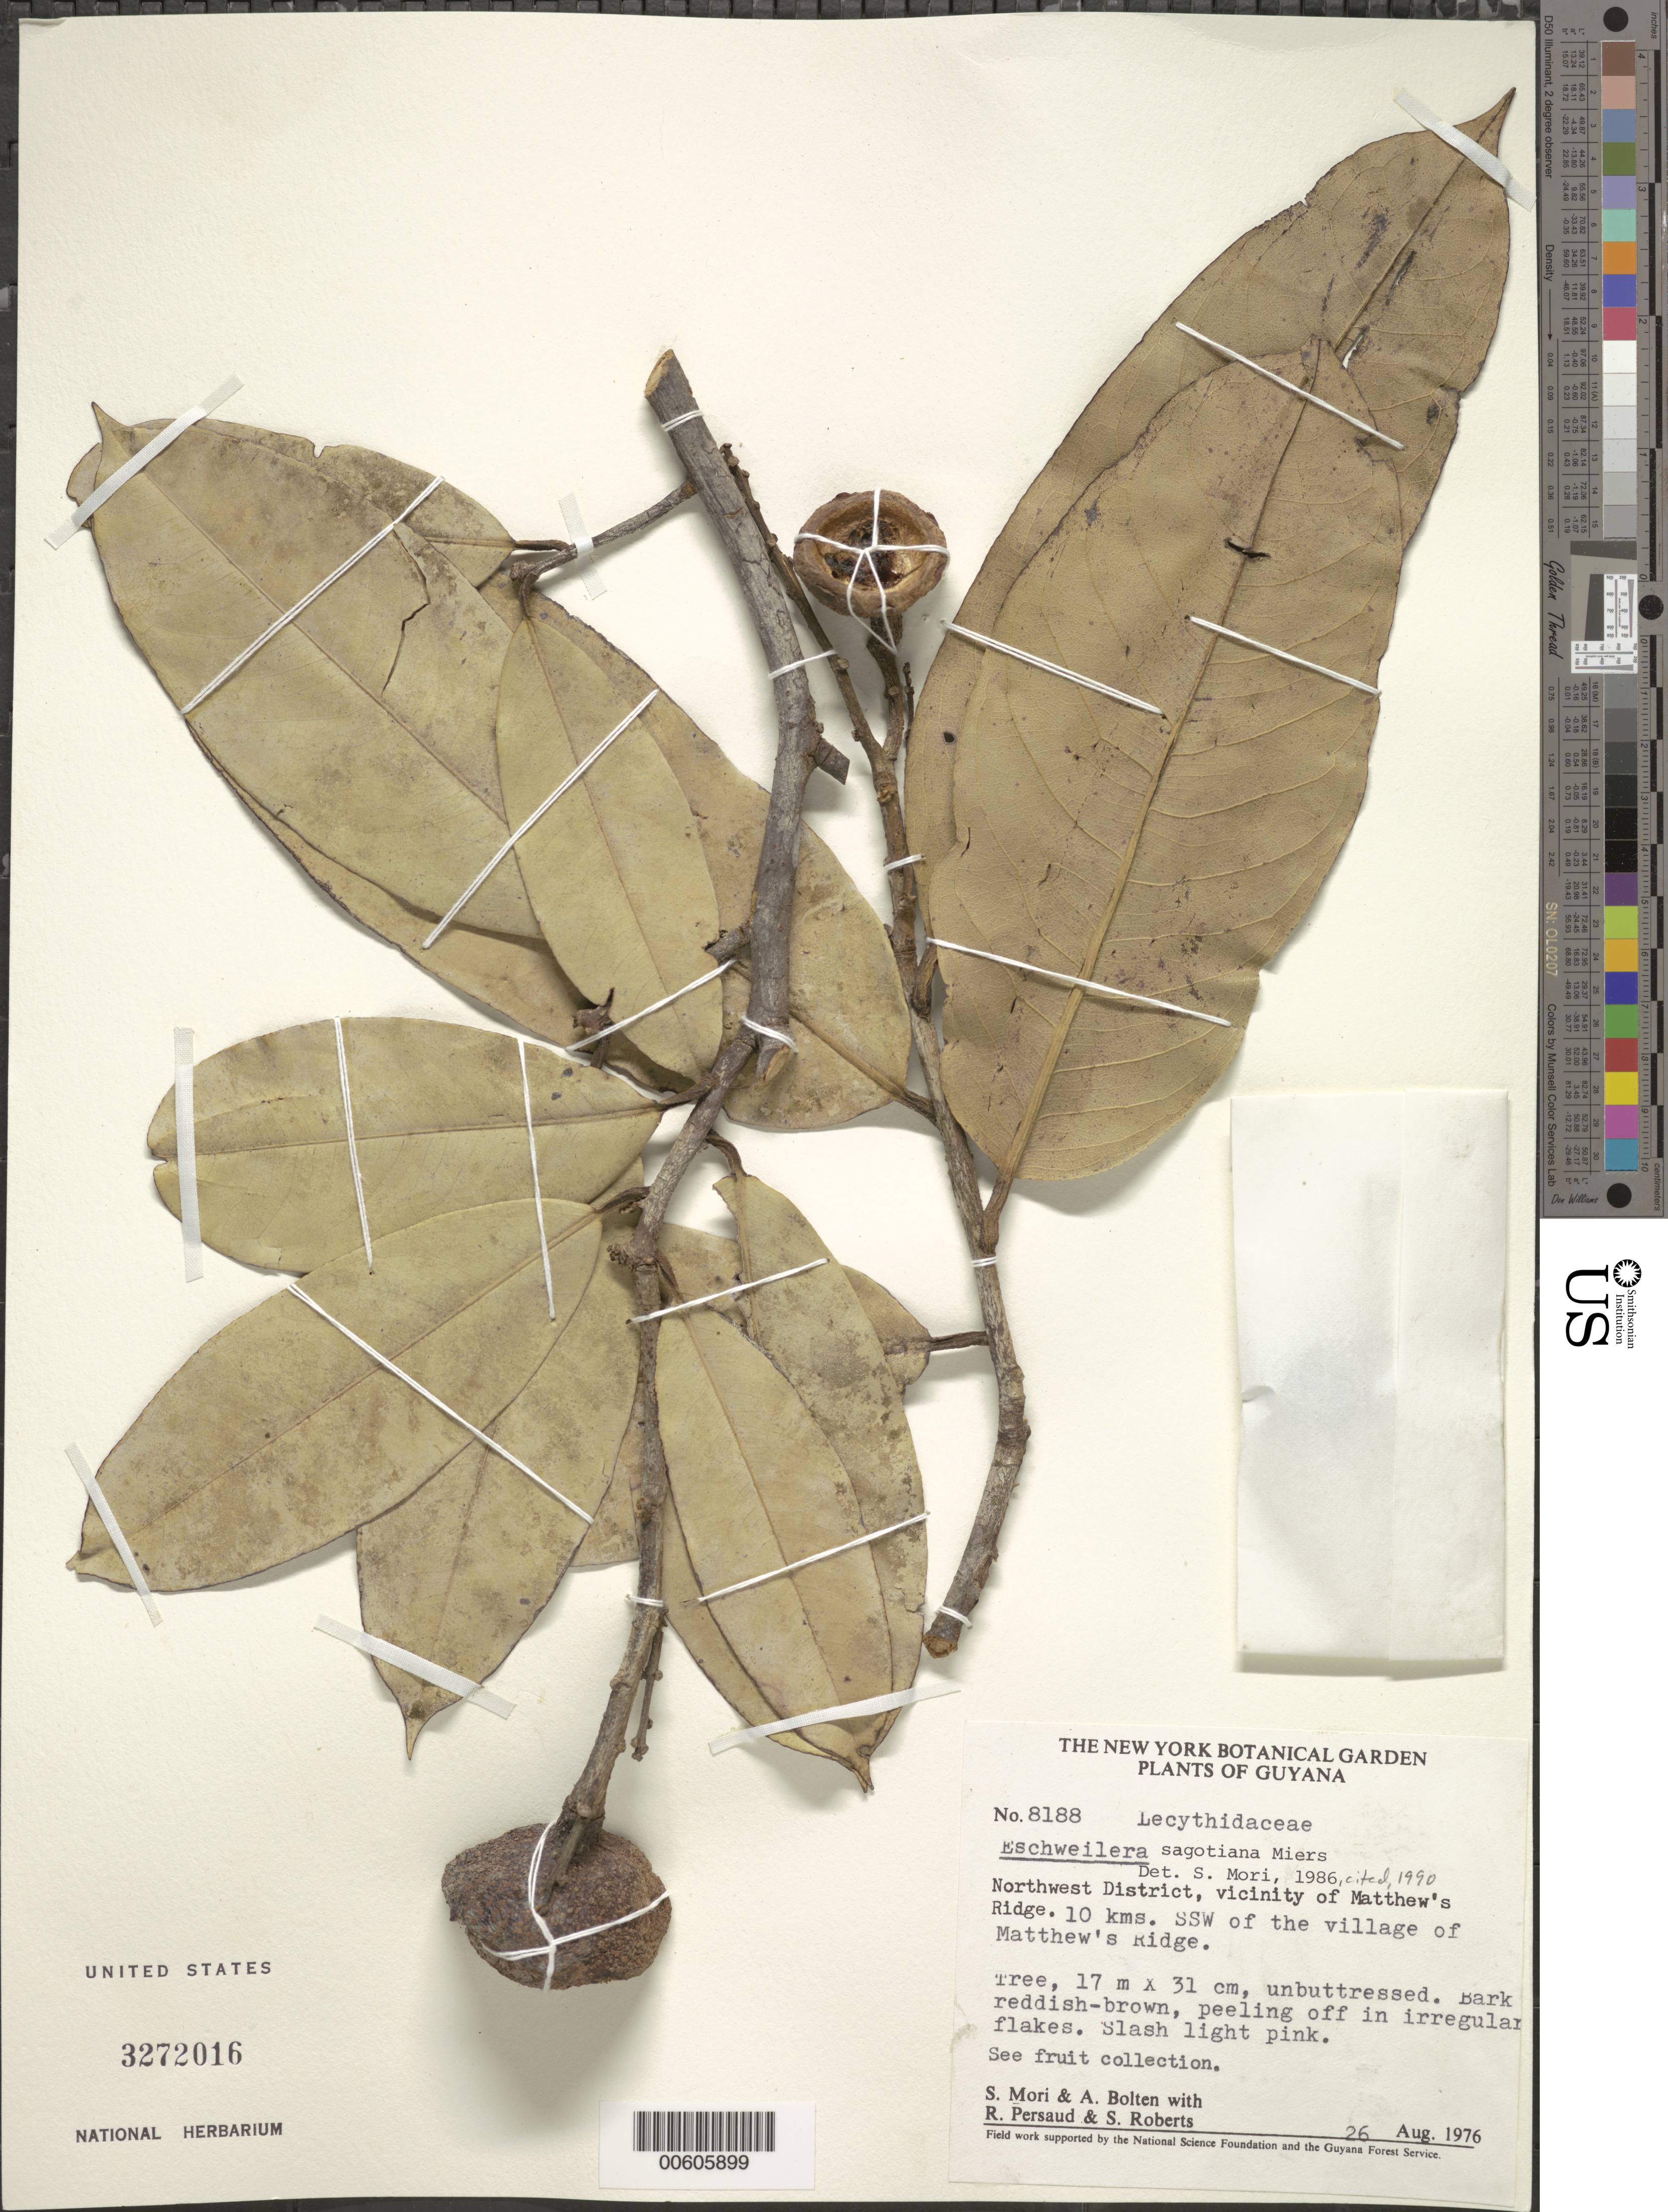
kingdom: Plantae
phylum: Tracheophyta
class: Magnoliopsida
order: Ericales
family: Lecythidaceae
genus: Eschweilera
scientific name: Eschweilera sagotiana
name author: Miers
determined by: Mori, Scott A.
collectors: S. Mori, A. Bolten, R. Persaud, R. Boyan, S. Roberts, R. Jugernauth & S. Dwarka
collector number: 8188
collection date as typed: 26-Aug-76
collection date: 1976-08-26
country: Guyana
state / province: Barima-Waini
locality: Matthew's Ridge, 10 km SSW of the village of Mathew's Ridge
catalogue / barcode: US 3272016